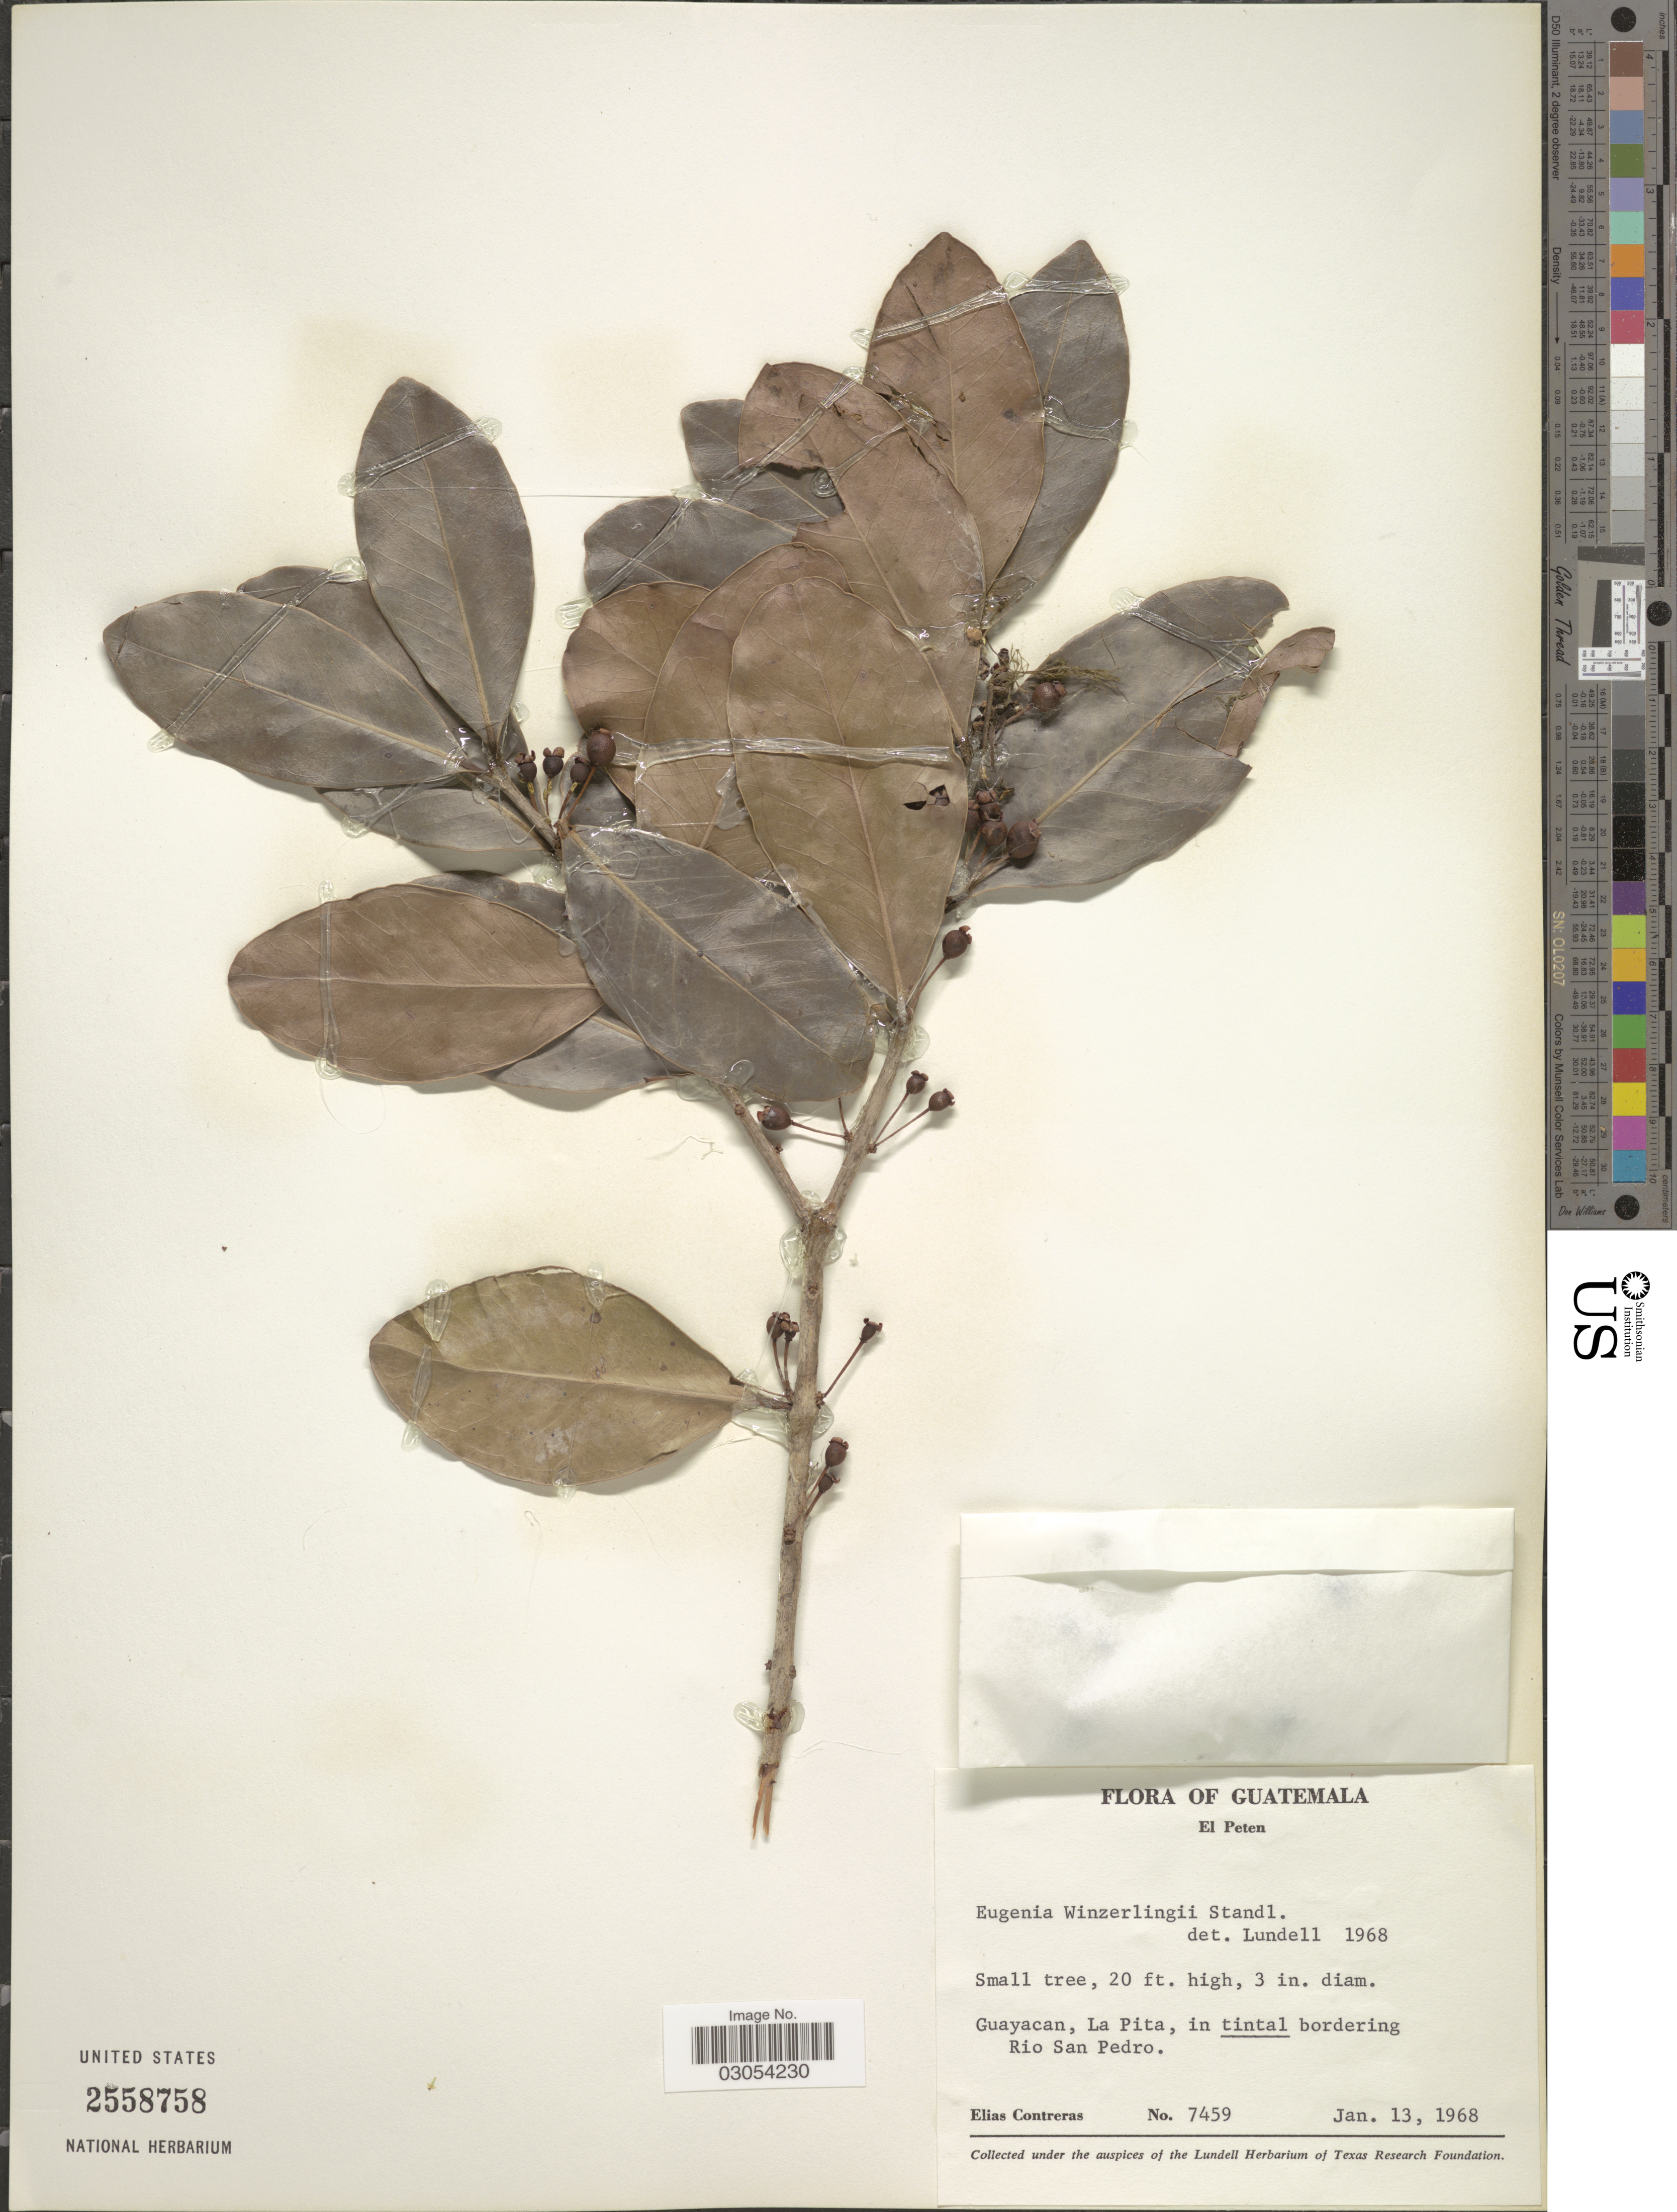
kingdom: Plantae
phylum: Tracheophyta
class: Magnoliopsida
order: Myrtales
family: Myrtaceae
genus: Eugenia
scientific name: Eugenia winzerlingii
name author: Standl.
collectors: E. Contreras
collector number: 7459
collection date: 1968-01-13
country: Guatemala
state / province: El Petén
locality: Guayacan, La Pita, in tintal bordering Rio San Pedro.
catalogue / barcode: US 2558758